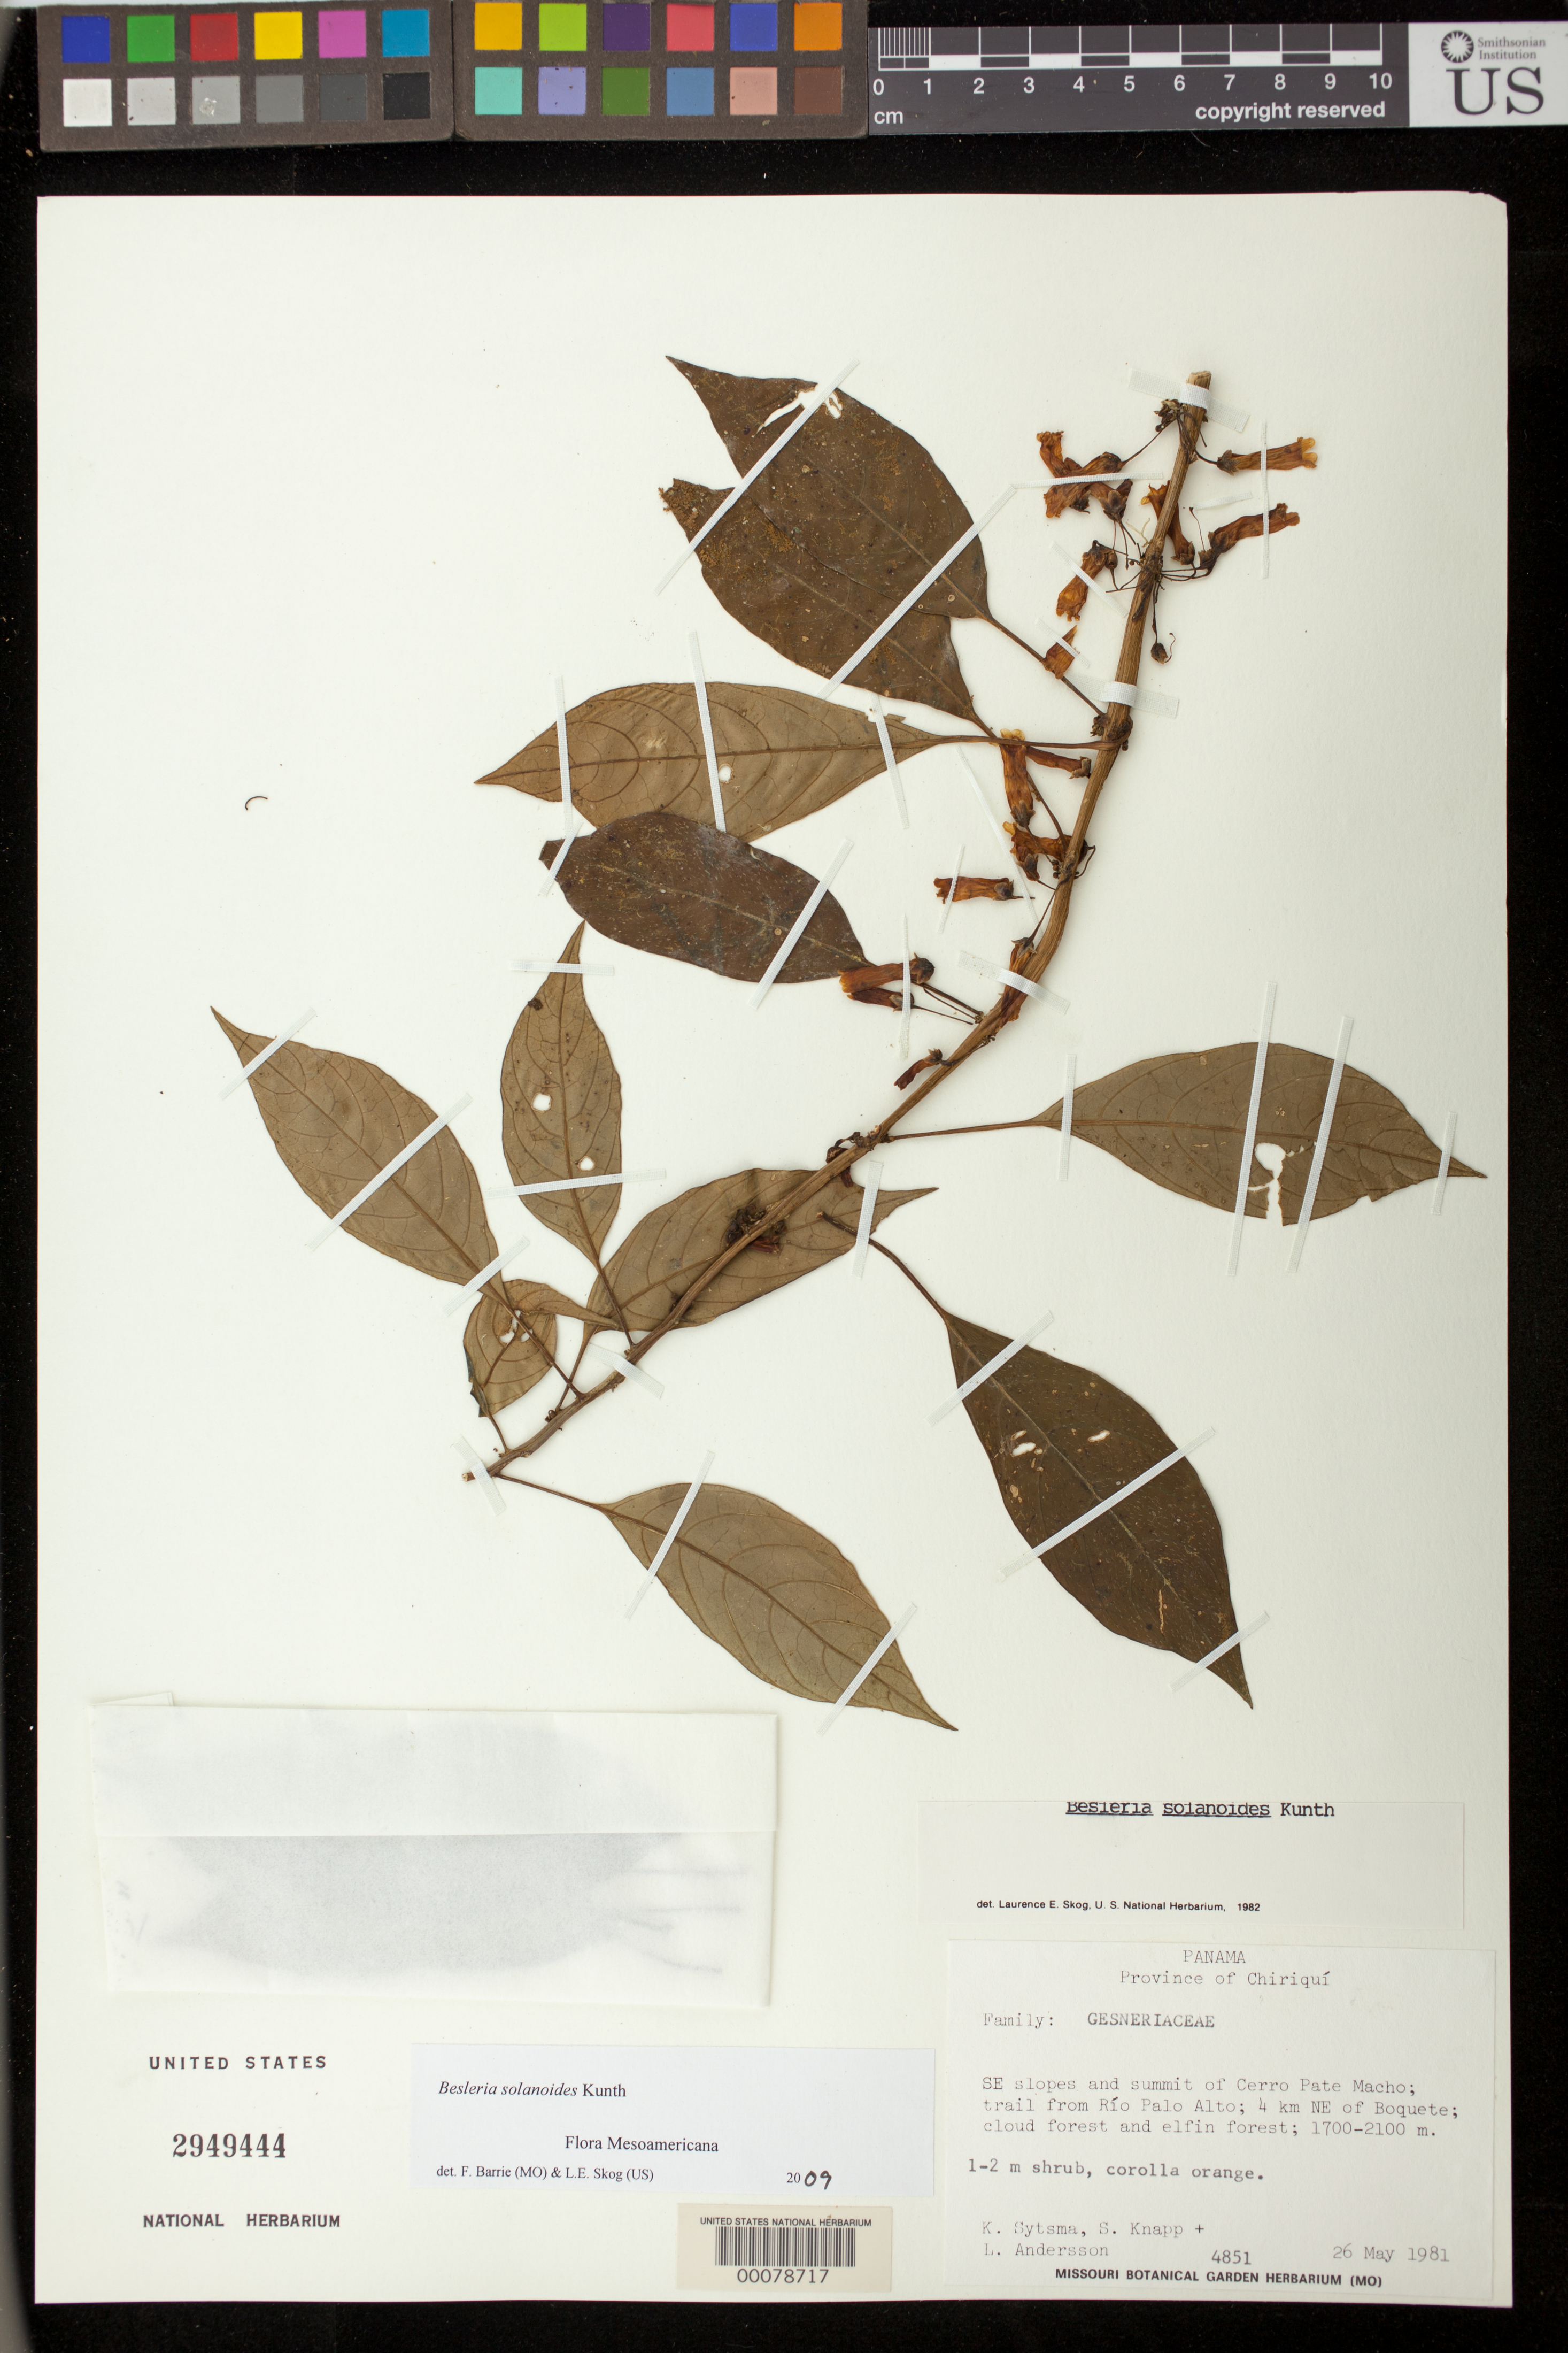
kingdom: Plantae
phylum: Tracheophyta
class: Magnoliopsida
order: Lamiales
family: Gesneriaceae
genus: Besleria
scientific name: Besleria solanoides var. solanoides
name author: Kunth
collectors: K. J. Sytsma & et al.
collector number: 4851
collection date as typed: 26 May 1981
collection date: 1981-05-26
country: Panama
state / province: Chiriquí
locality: SE slopes and summit of Cerro Pate Macho, trail from Rio Palo Alto, 4 km NE of Boquete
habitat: Cloud forest and elfin forest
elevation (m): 1700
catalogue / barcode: US 2949444